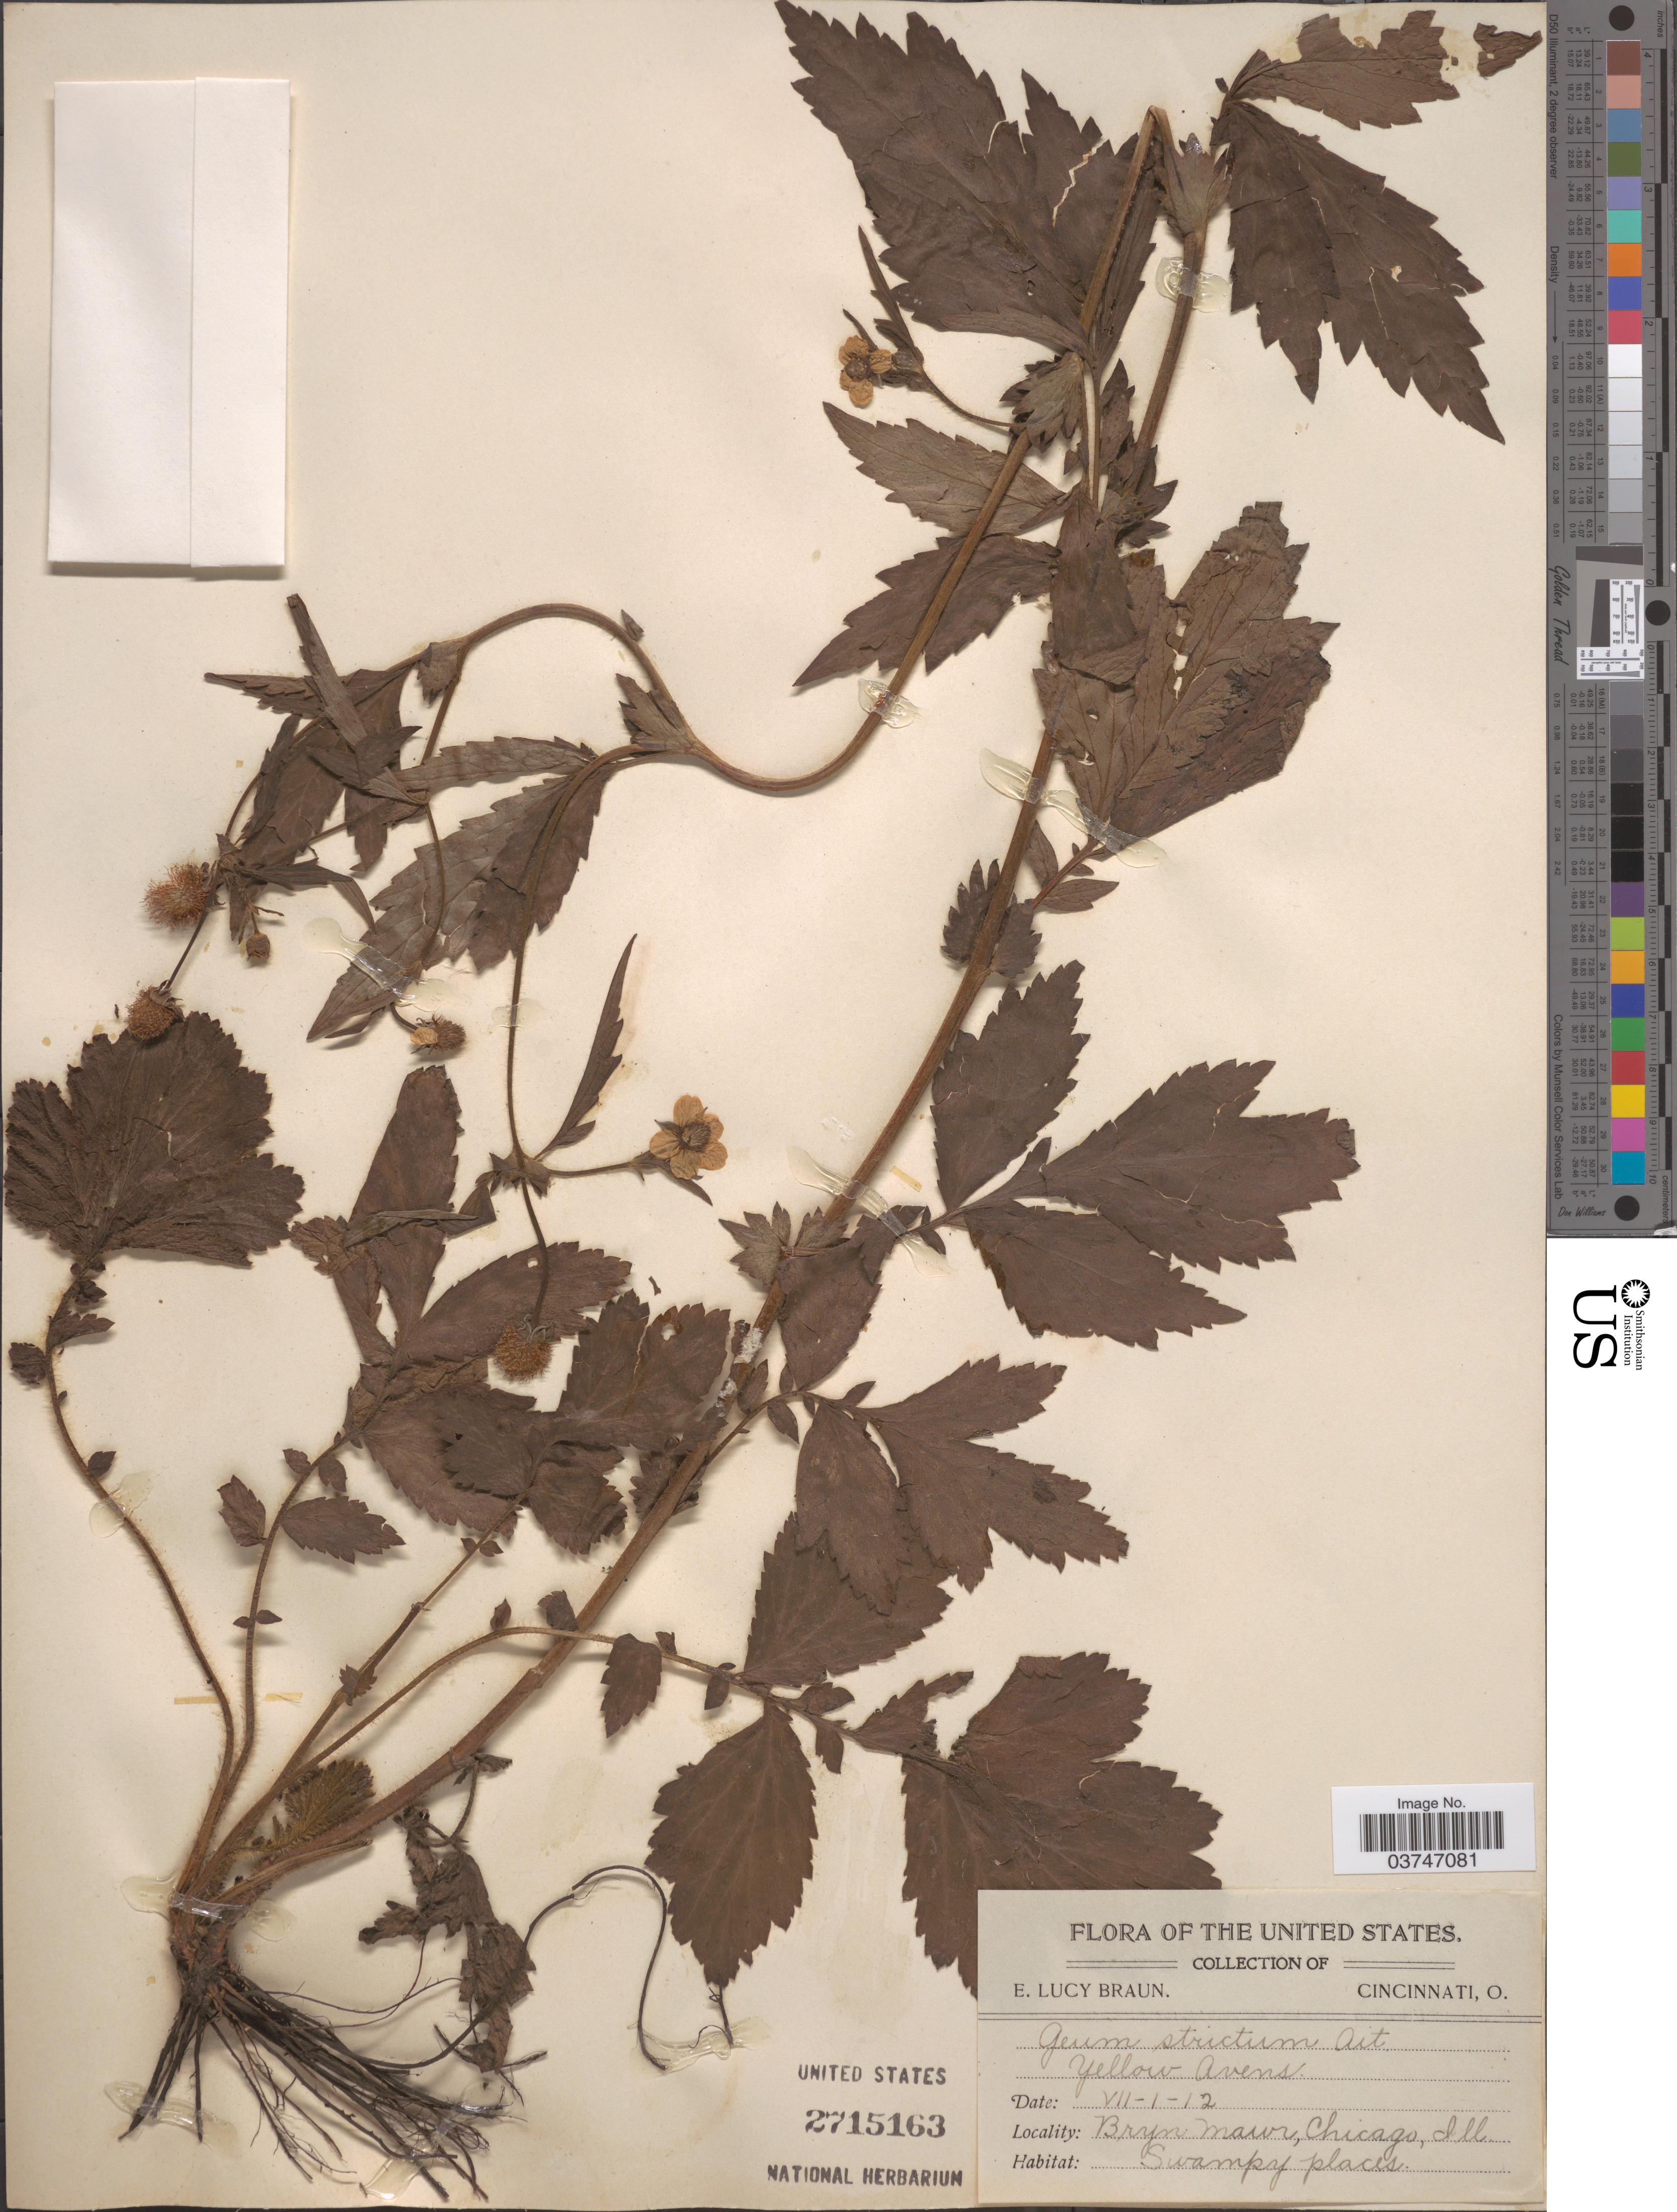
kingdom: Plantae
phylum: Tracheophyta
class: Magnoliopsida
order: Rosales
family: Rosaceae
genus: Geum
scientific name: Geum aleppicum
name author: Jacq.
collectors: E. L. Braun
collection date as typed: Transcribed d/m/y: 1/7/12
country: United States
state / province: Illinois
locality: Bryn Mawr, Chicago.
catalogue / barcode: US 2715163